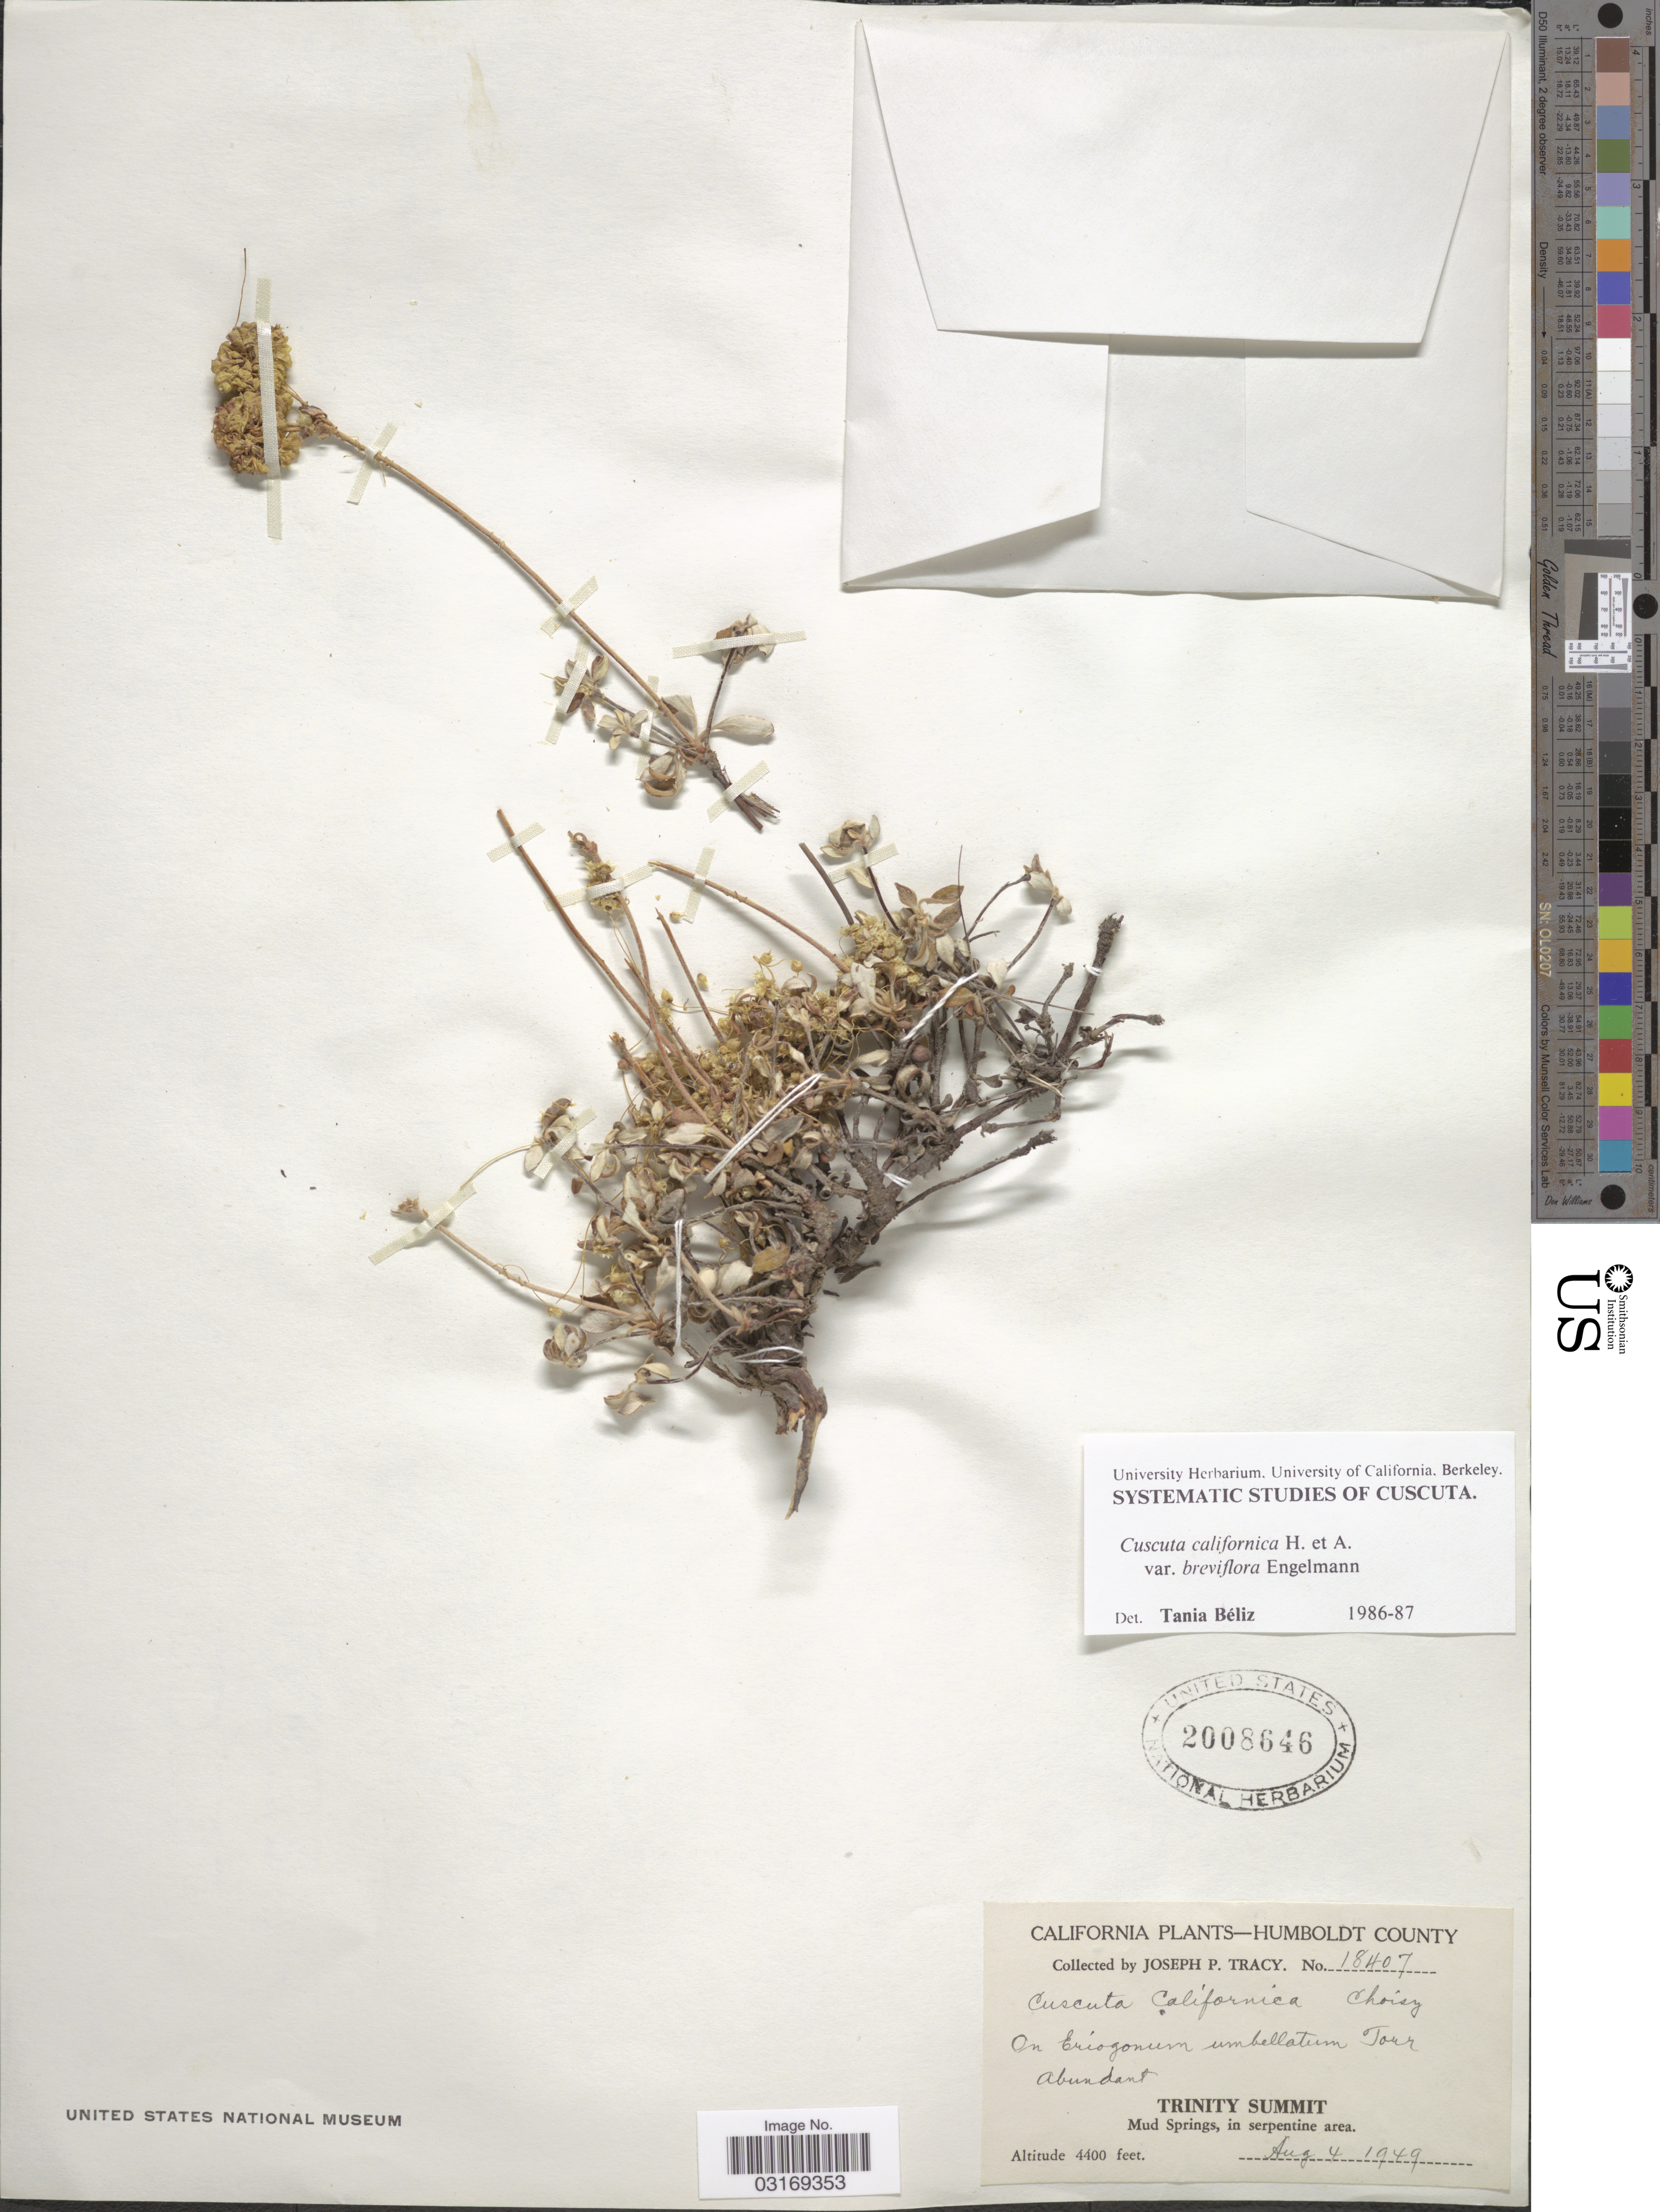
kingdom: Plantae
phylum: Tracheophyta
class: Magnoliopsida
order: Solanales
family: Convolvulaceae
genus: Cuscuta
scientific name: Cuscuta californica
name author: Hook. & Arn.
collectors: J. Tracy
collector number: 18407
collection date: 1949-08-04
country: United States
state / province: California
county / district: Humboldt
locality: Humboldt County. Trinity Summit Mud Springs, in serpentine area.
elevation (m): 1341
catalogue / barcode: US 2008646